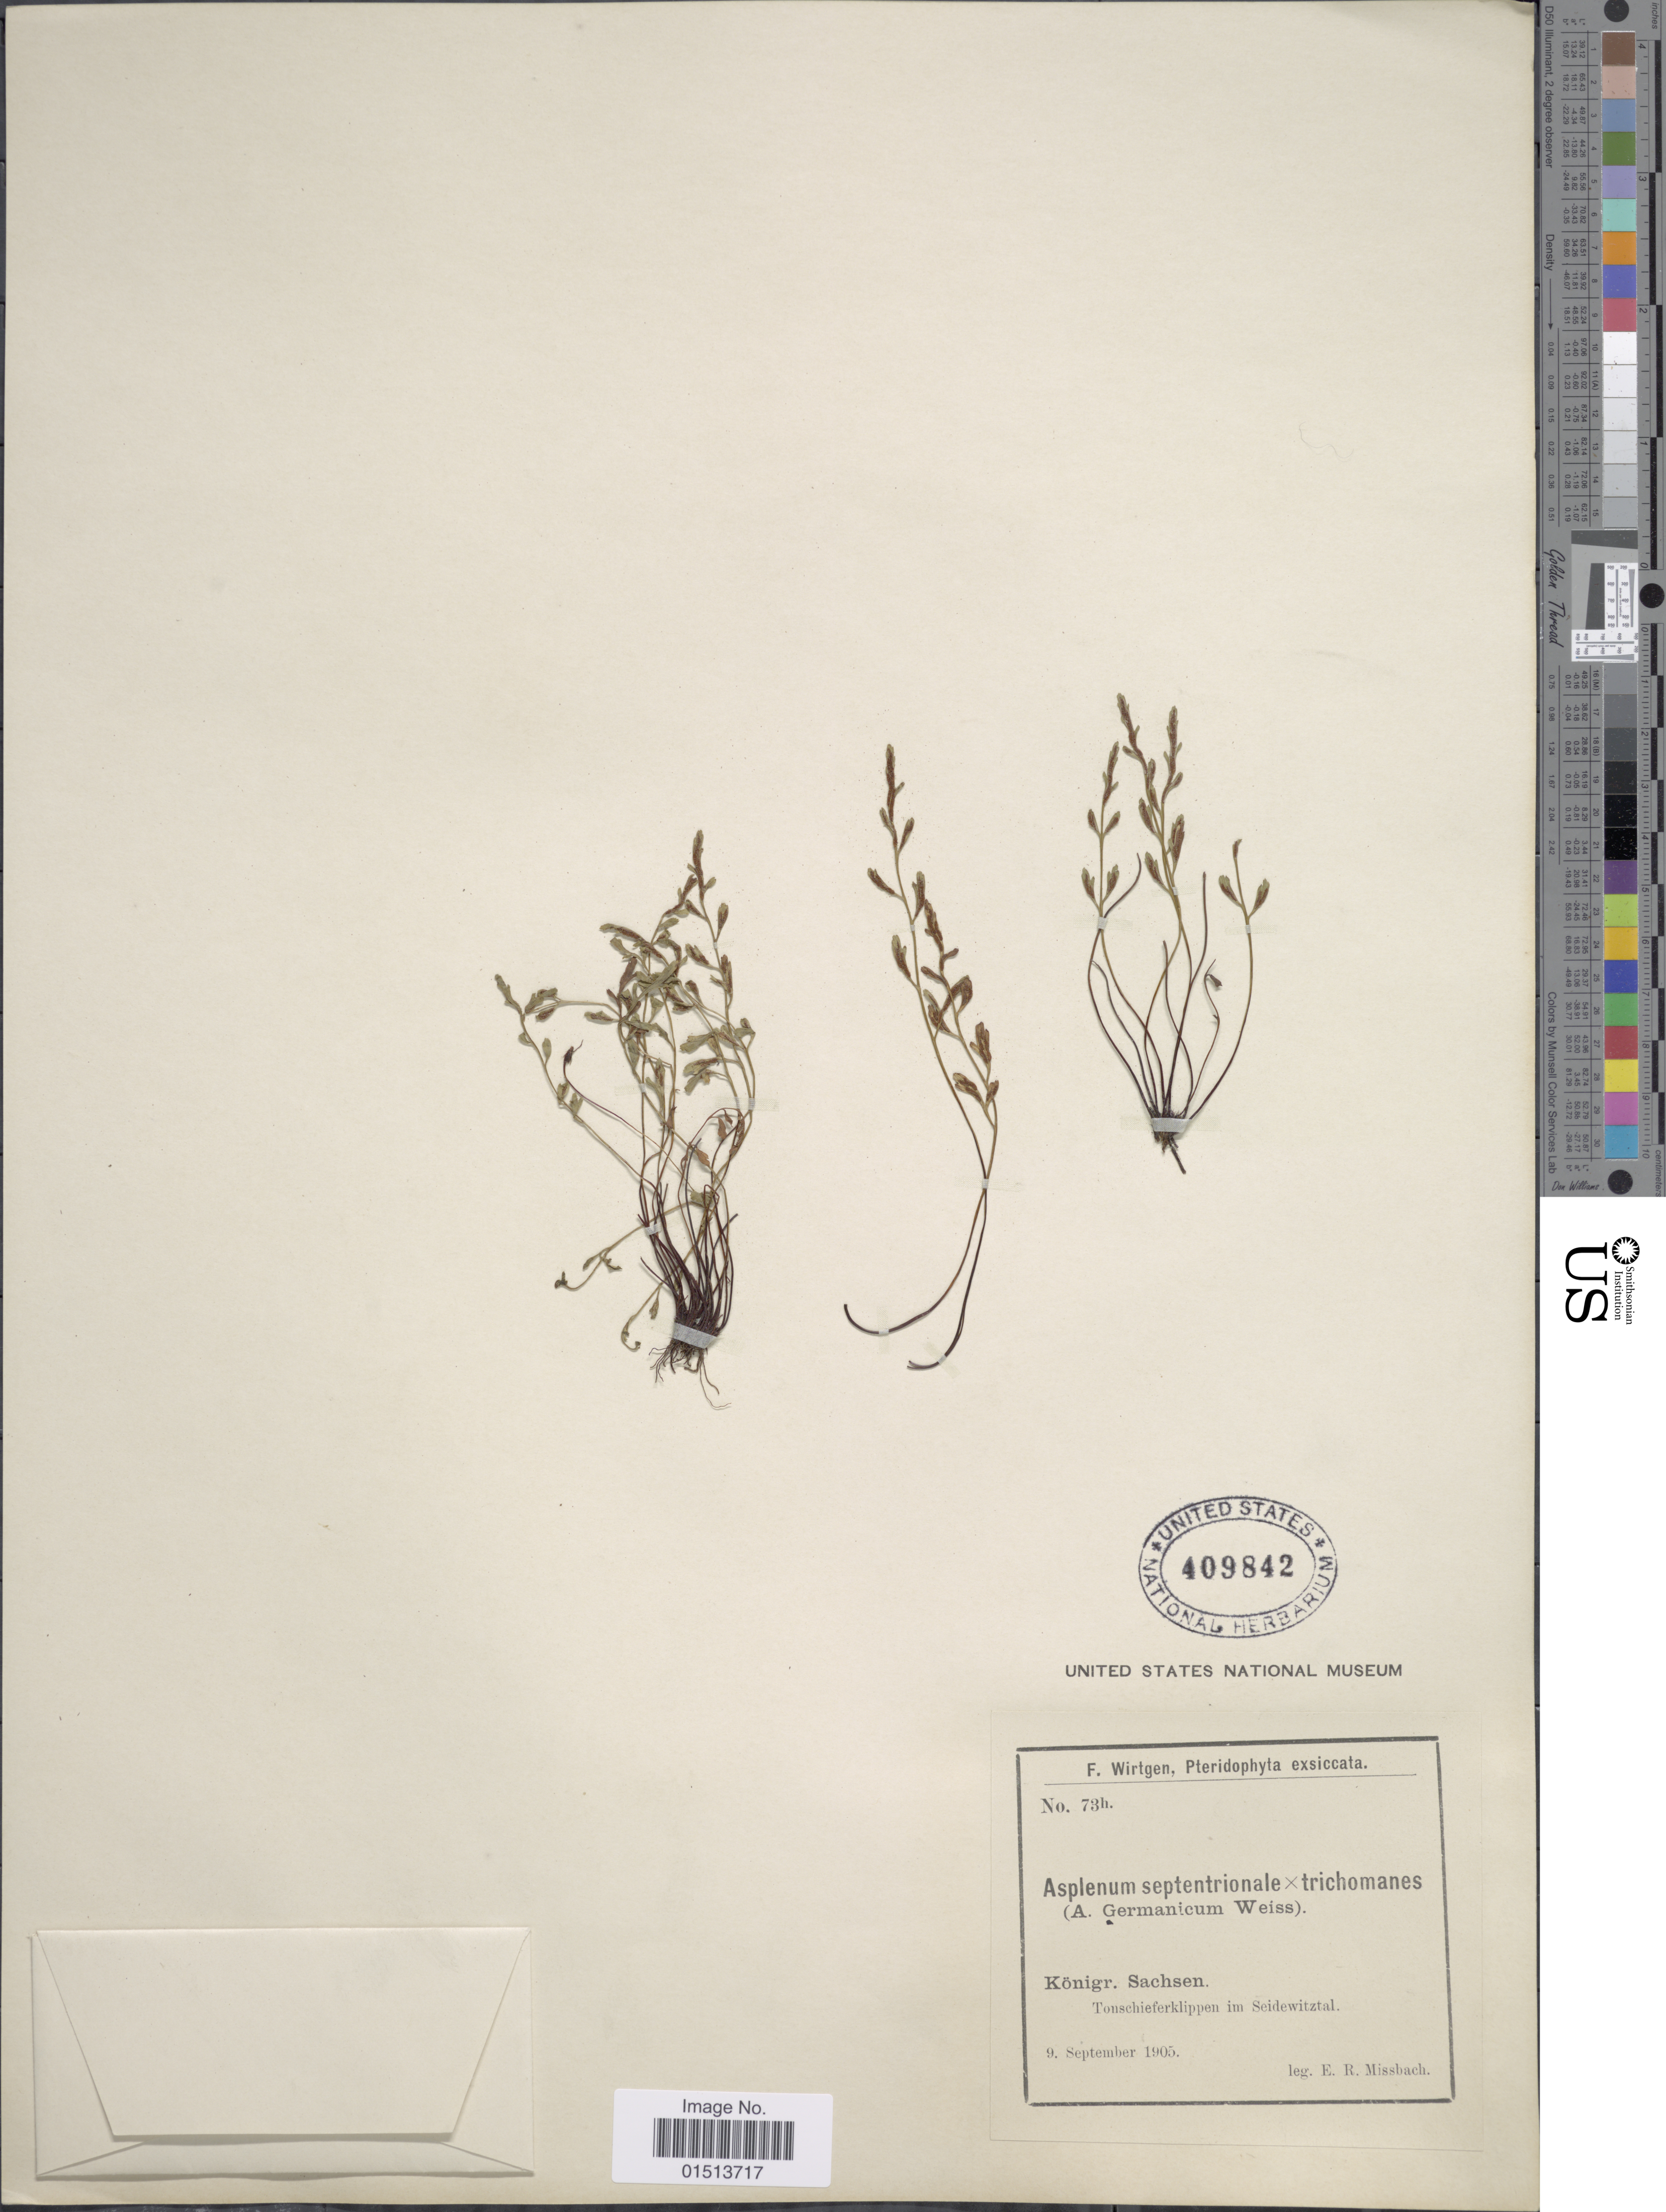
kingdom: Plantae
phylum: Tracheophyta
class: Polypodiopsida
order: Polypodiales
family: Aspleniaceae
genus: Asplenium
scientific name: Asplenium alternifolium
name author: Jacq.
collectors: E. Missbach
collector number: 73h.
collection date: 1905-09-09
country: Germany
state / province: Sachsen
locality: Königr. Tonschieferklippen im Seidewitztal.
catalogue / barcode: US 409842